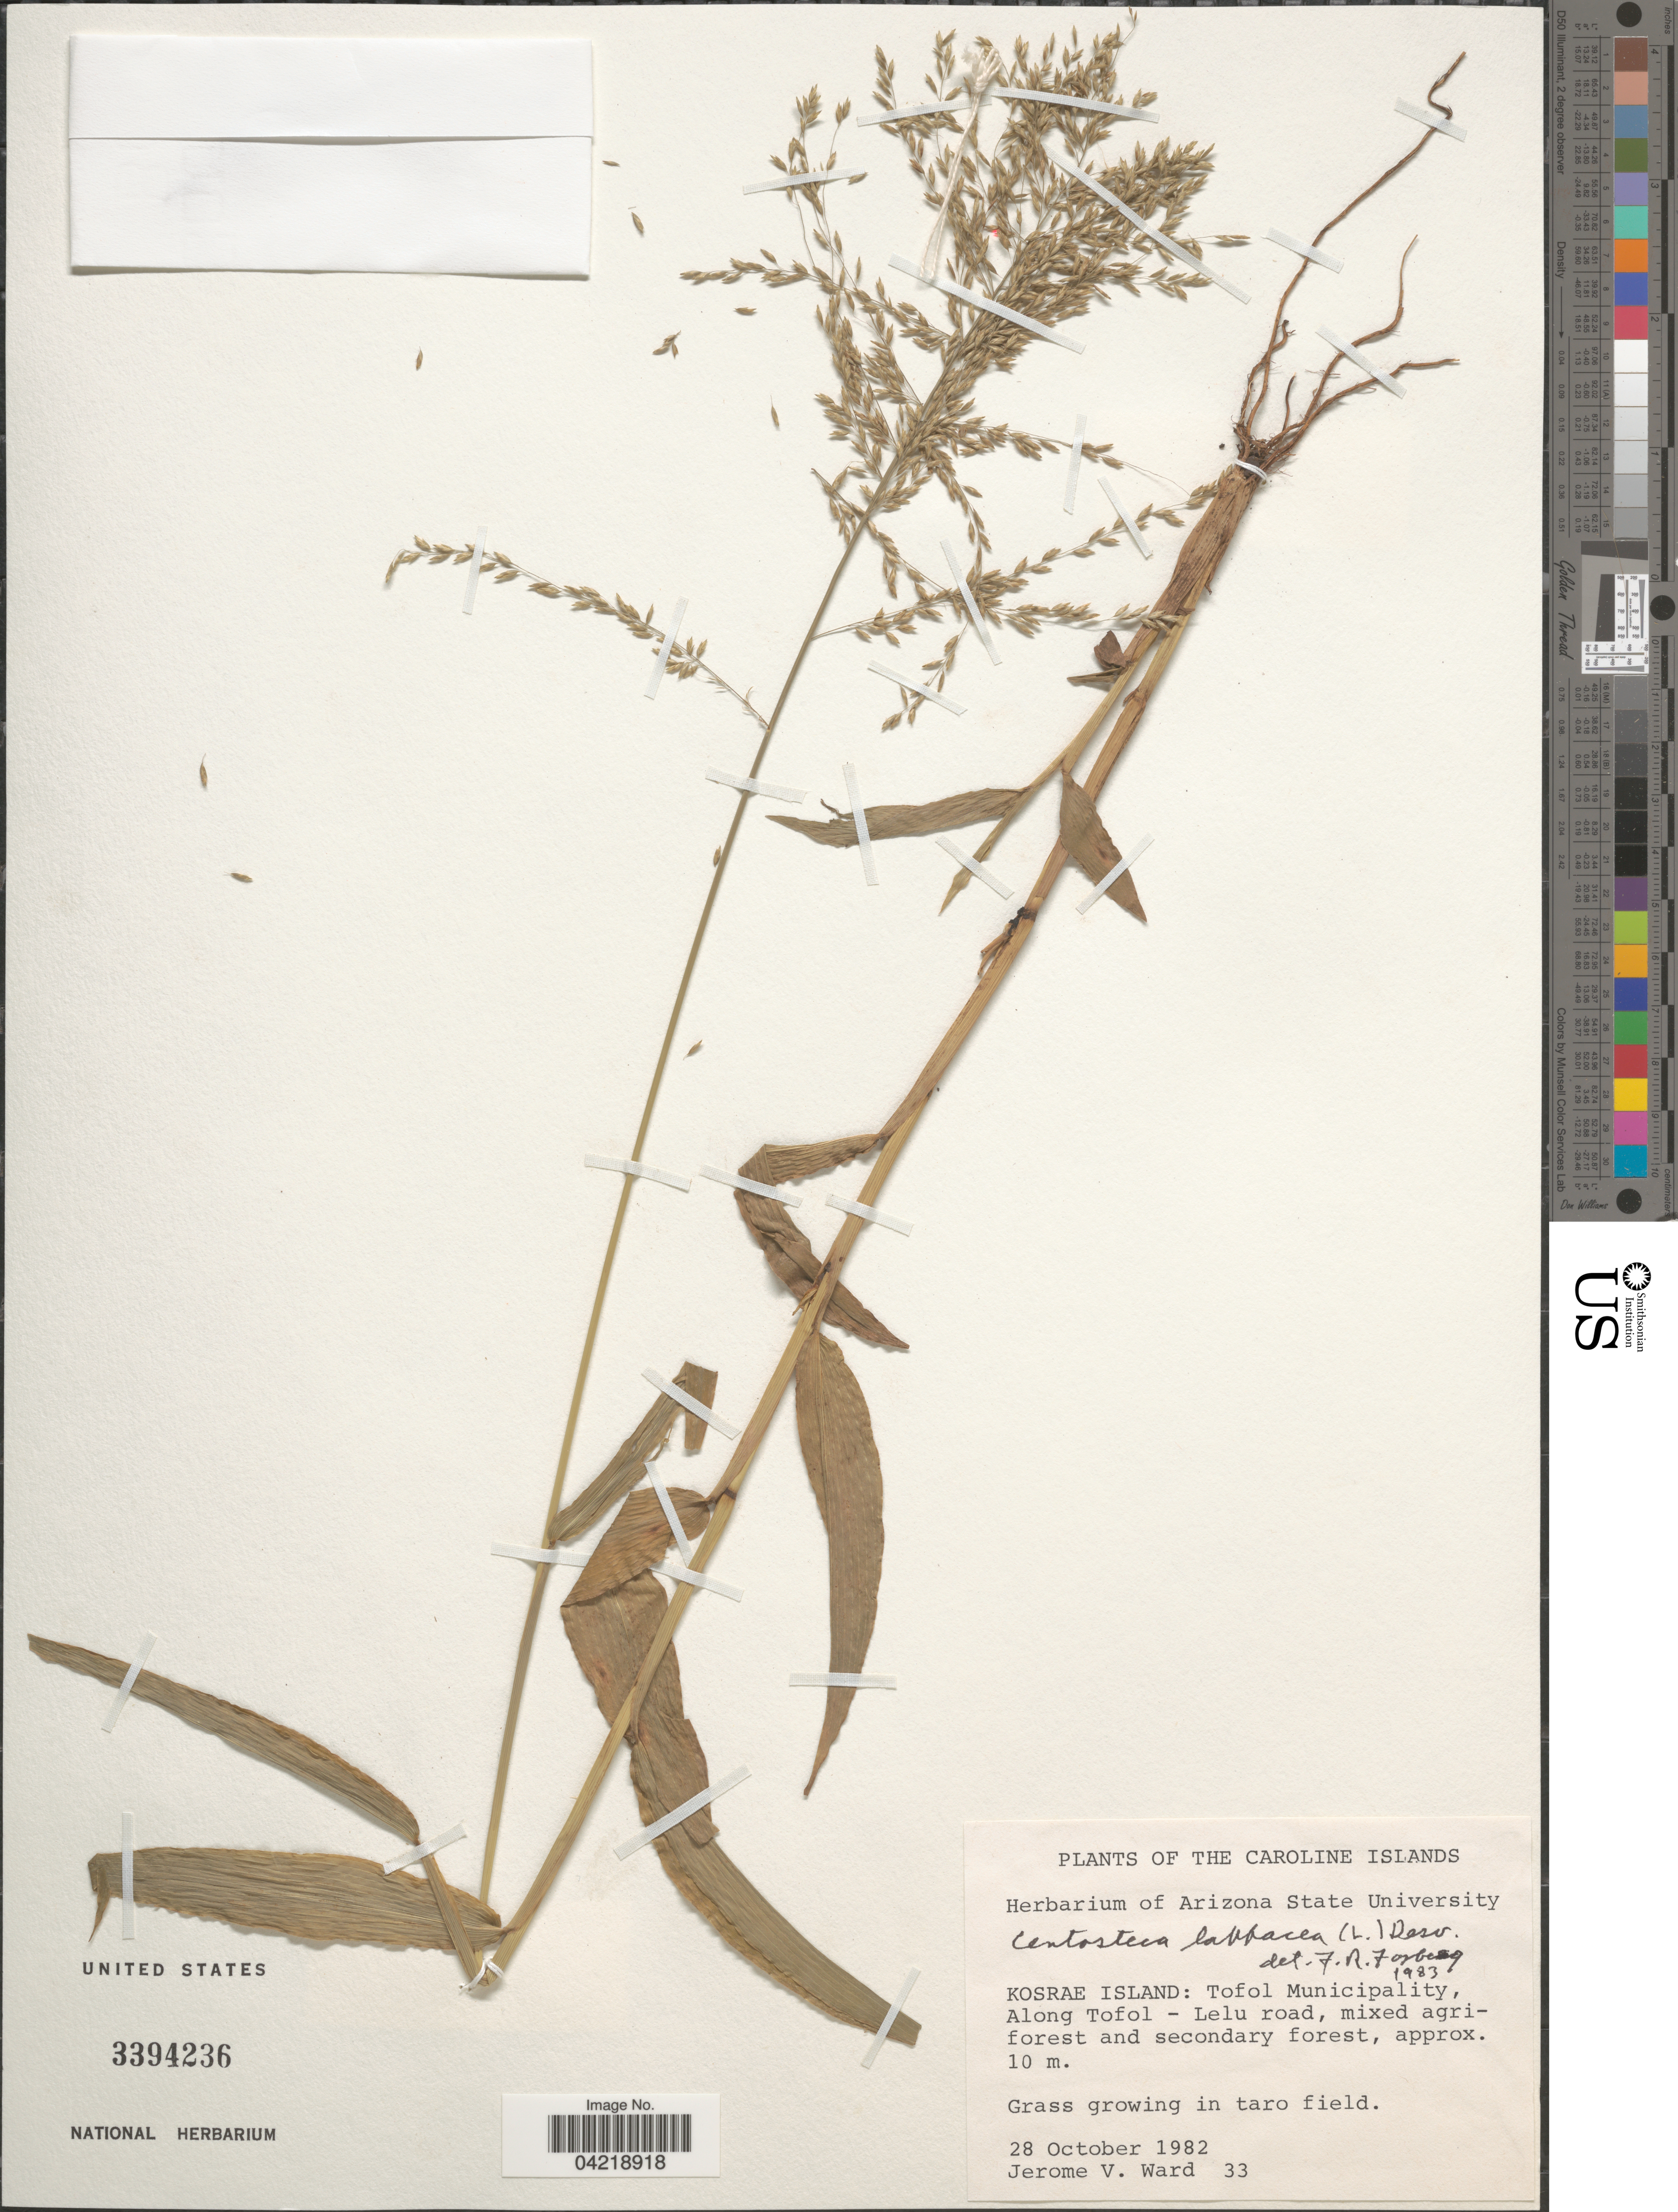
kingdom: Plantae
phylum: Tracheophyta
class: Liliopsida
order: Poales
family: Poaceae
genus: Centotheca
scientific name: Centotheca lappacea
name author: (L.) Desv.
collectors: J. V. Ward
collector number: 33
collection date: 1982-10-28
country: Micronesia, Federated States of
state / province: Kosrae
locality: Caroline Islands: Kosrae Island: Tofol Municipality, Along Tofol - Lelu road.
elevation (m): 10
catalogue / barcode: US 3394236